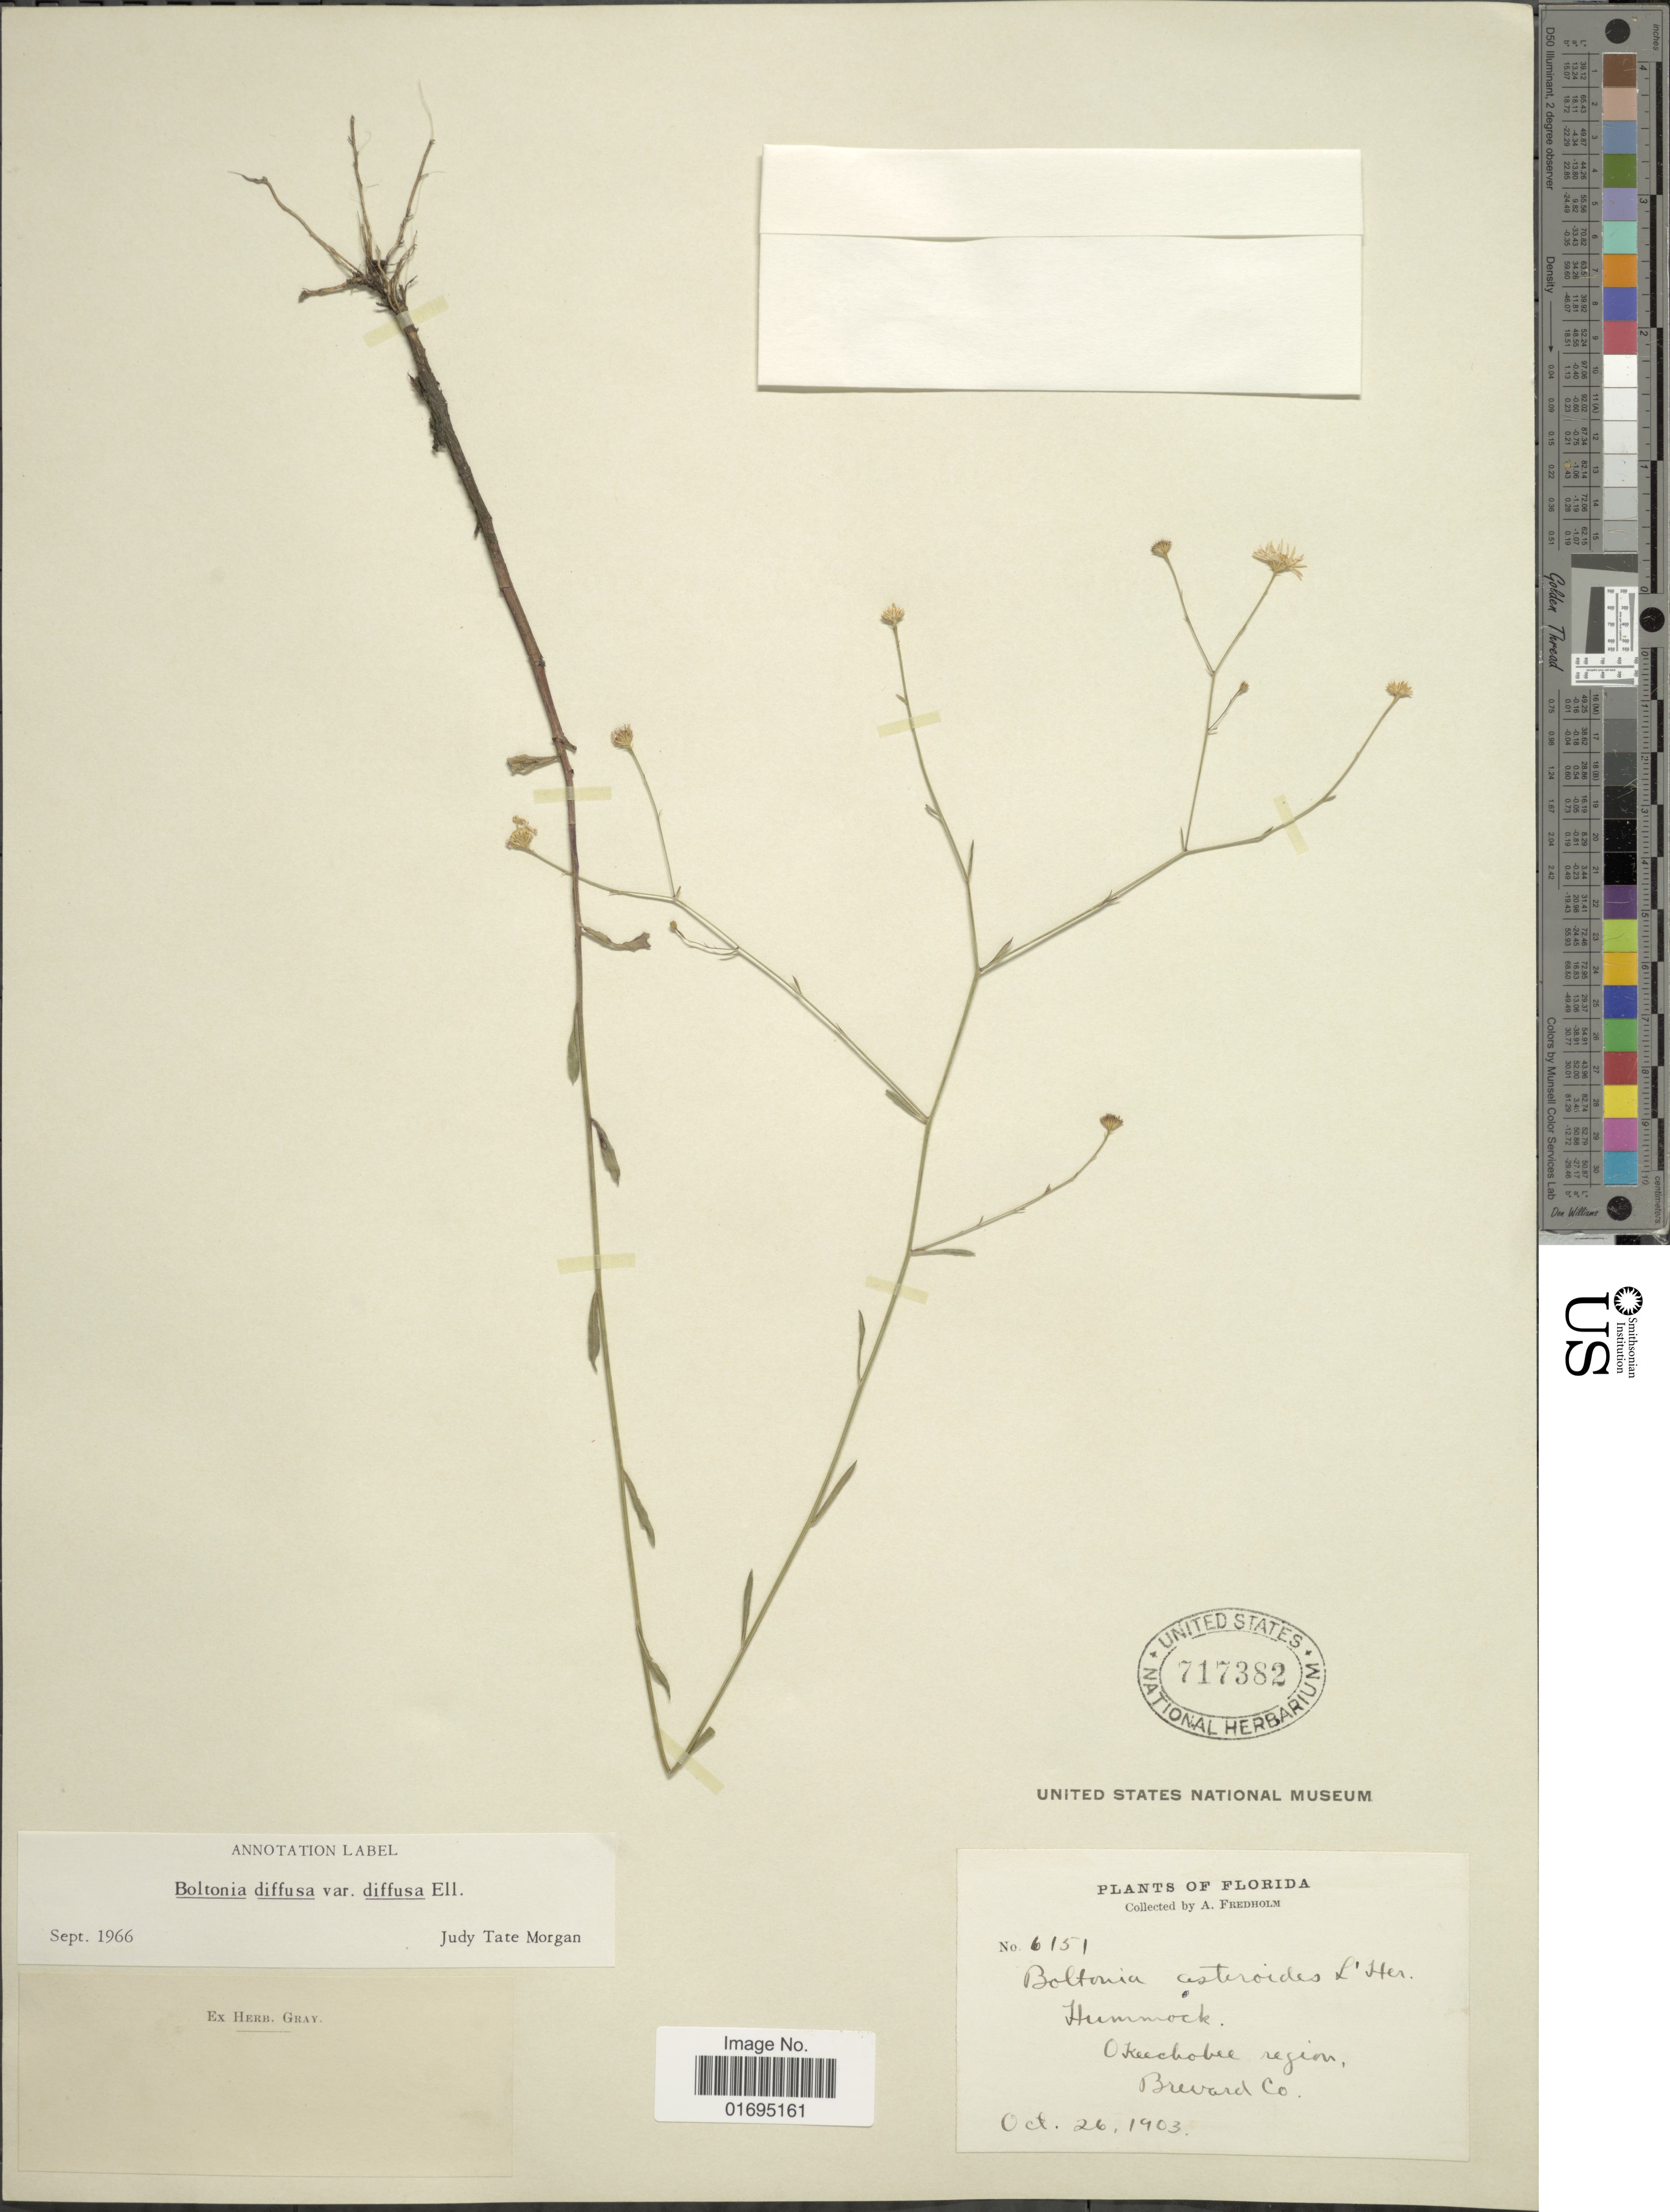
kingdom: Plantae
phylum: Tracheophyta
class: Magnoliopsida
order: Asterales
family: Asteraceae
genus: Boltonia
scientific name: Boltonia diffusa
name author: Elliott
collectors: A. Fredholm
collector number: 6151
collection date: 1903-10-26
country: United States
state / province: Florida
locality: Okeechobee region, Brevard Co.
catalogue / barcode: US 717382